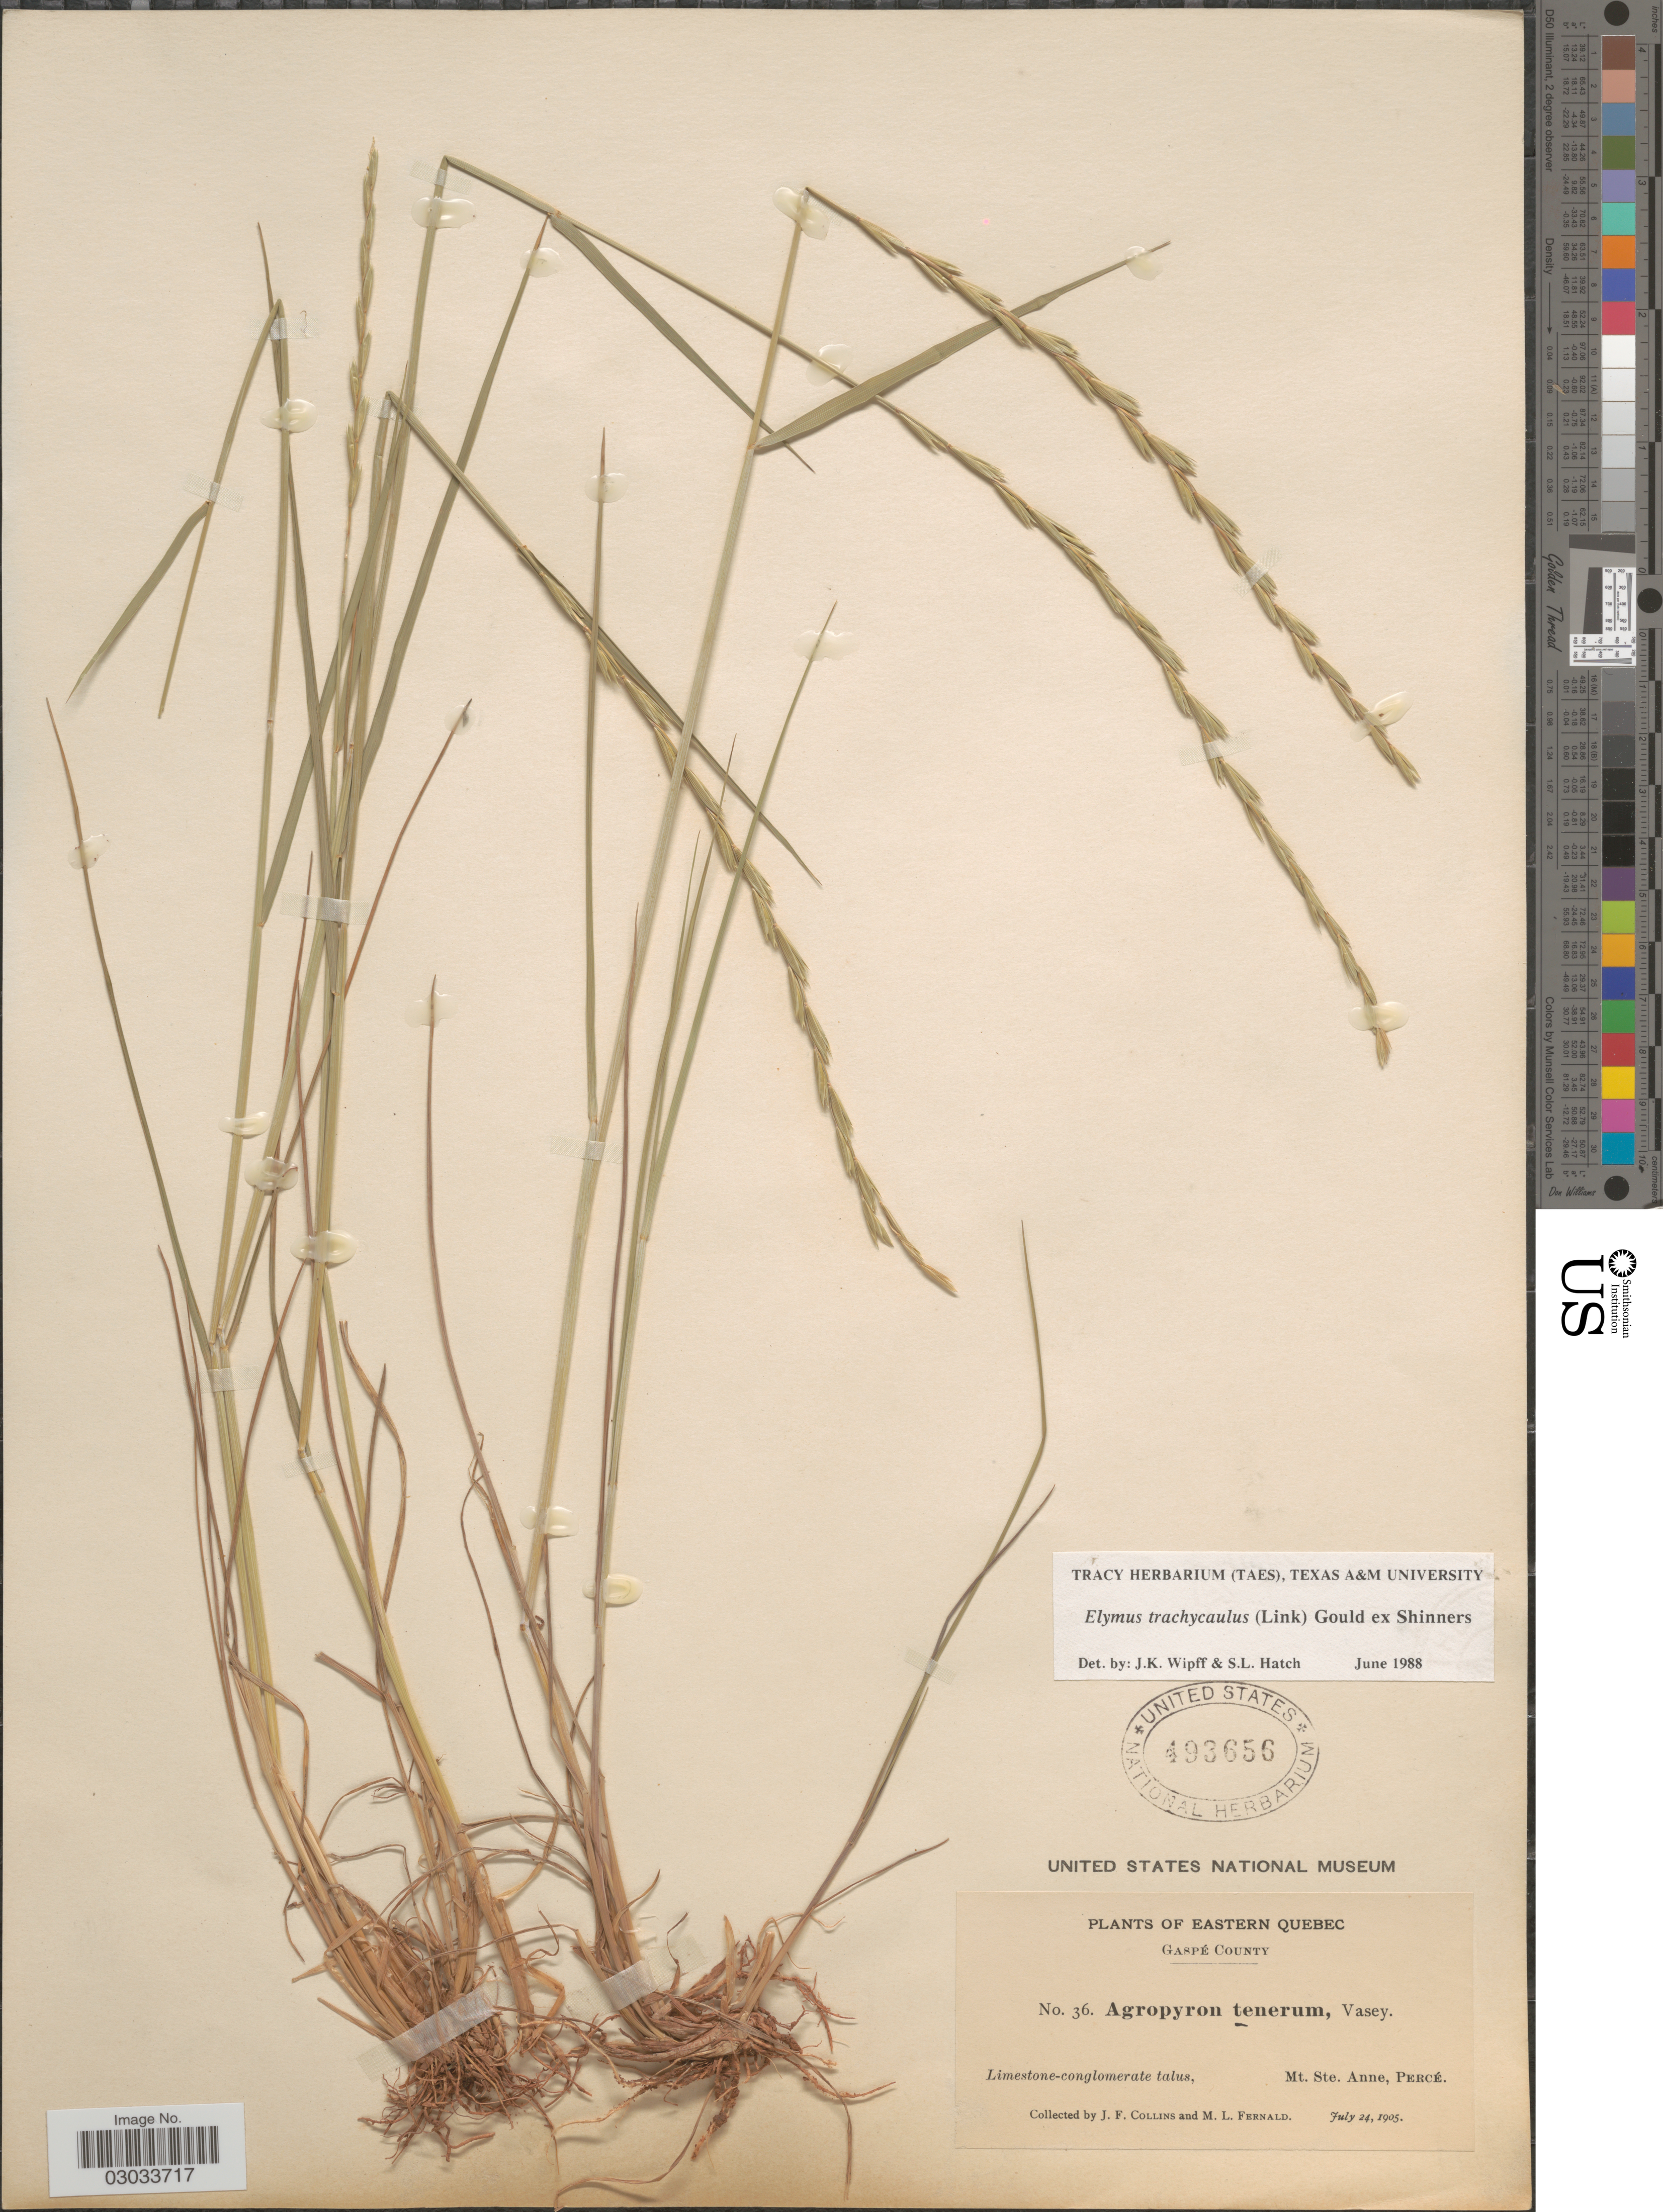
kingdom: Plantae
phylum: Tracheophyta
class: Liliopsida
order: Poales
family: Poaceae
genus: Elymus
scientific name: Elymus trachycaulus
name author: (Link) Gould ex Shinners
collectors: J. Collins & M. L. Fernald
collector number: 36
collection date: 1905-07-24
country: Canada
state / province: Quebec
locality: Eastern Quebec. Gaspé County. Limestone-conglomerate talus, Mt. Ste. Anne, Percé.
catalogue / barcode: US 493656